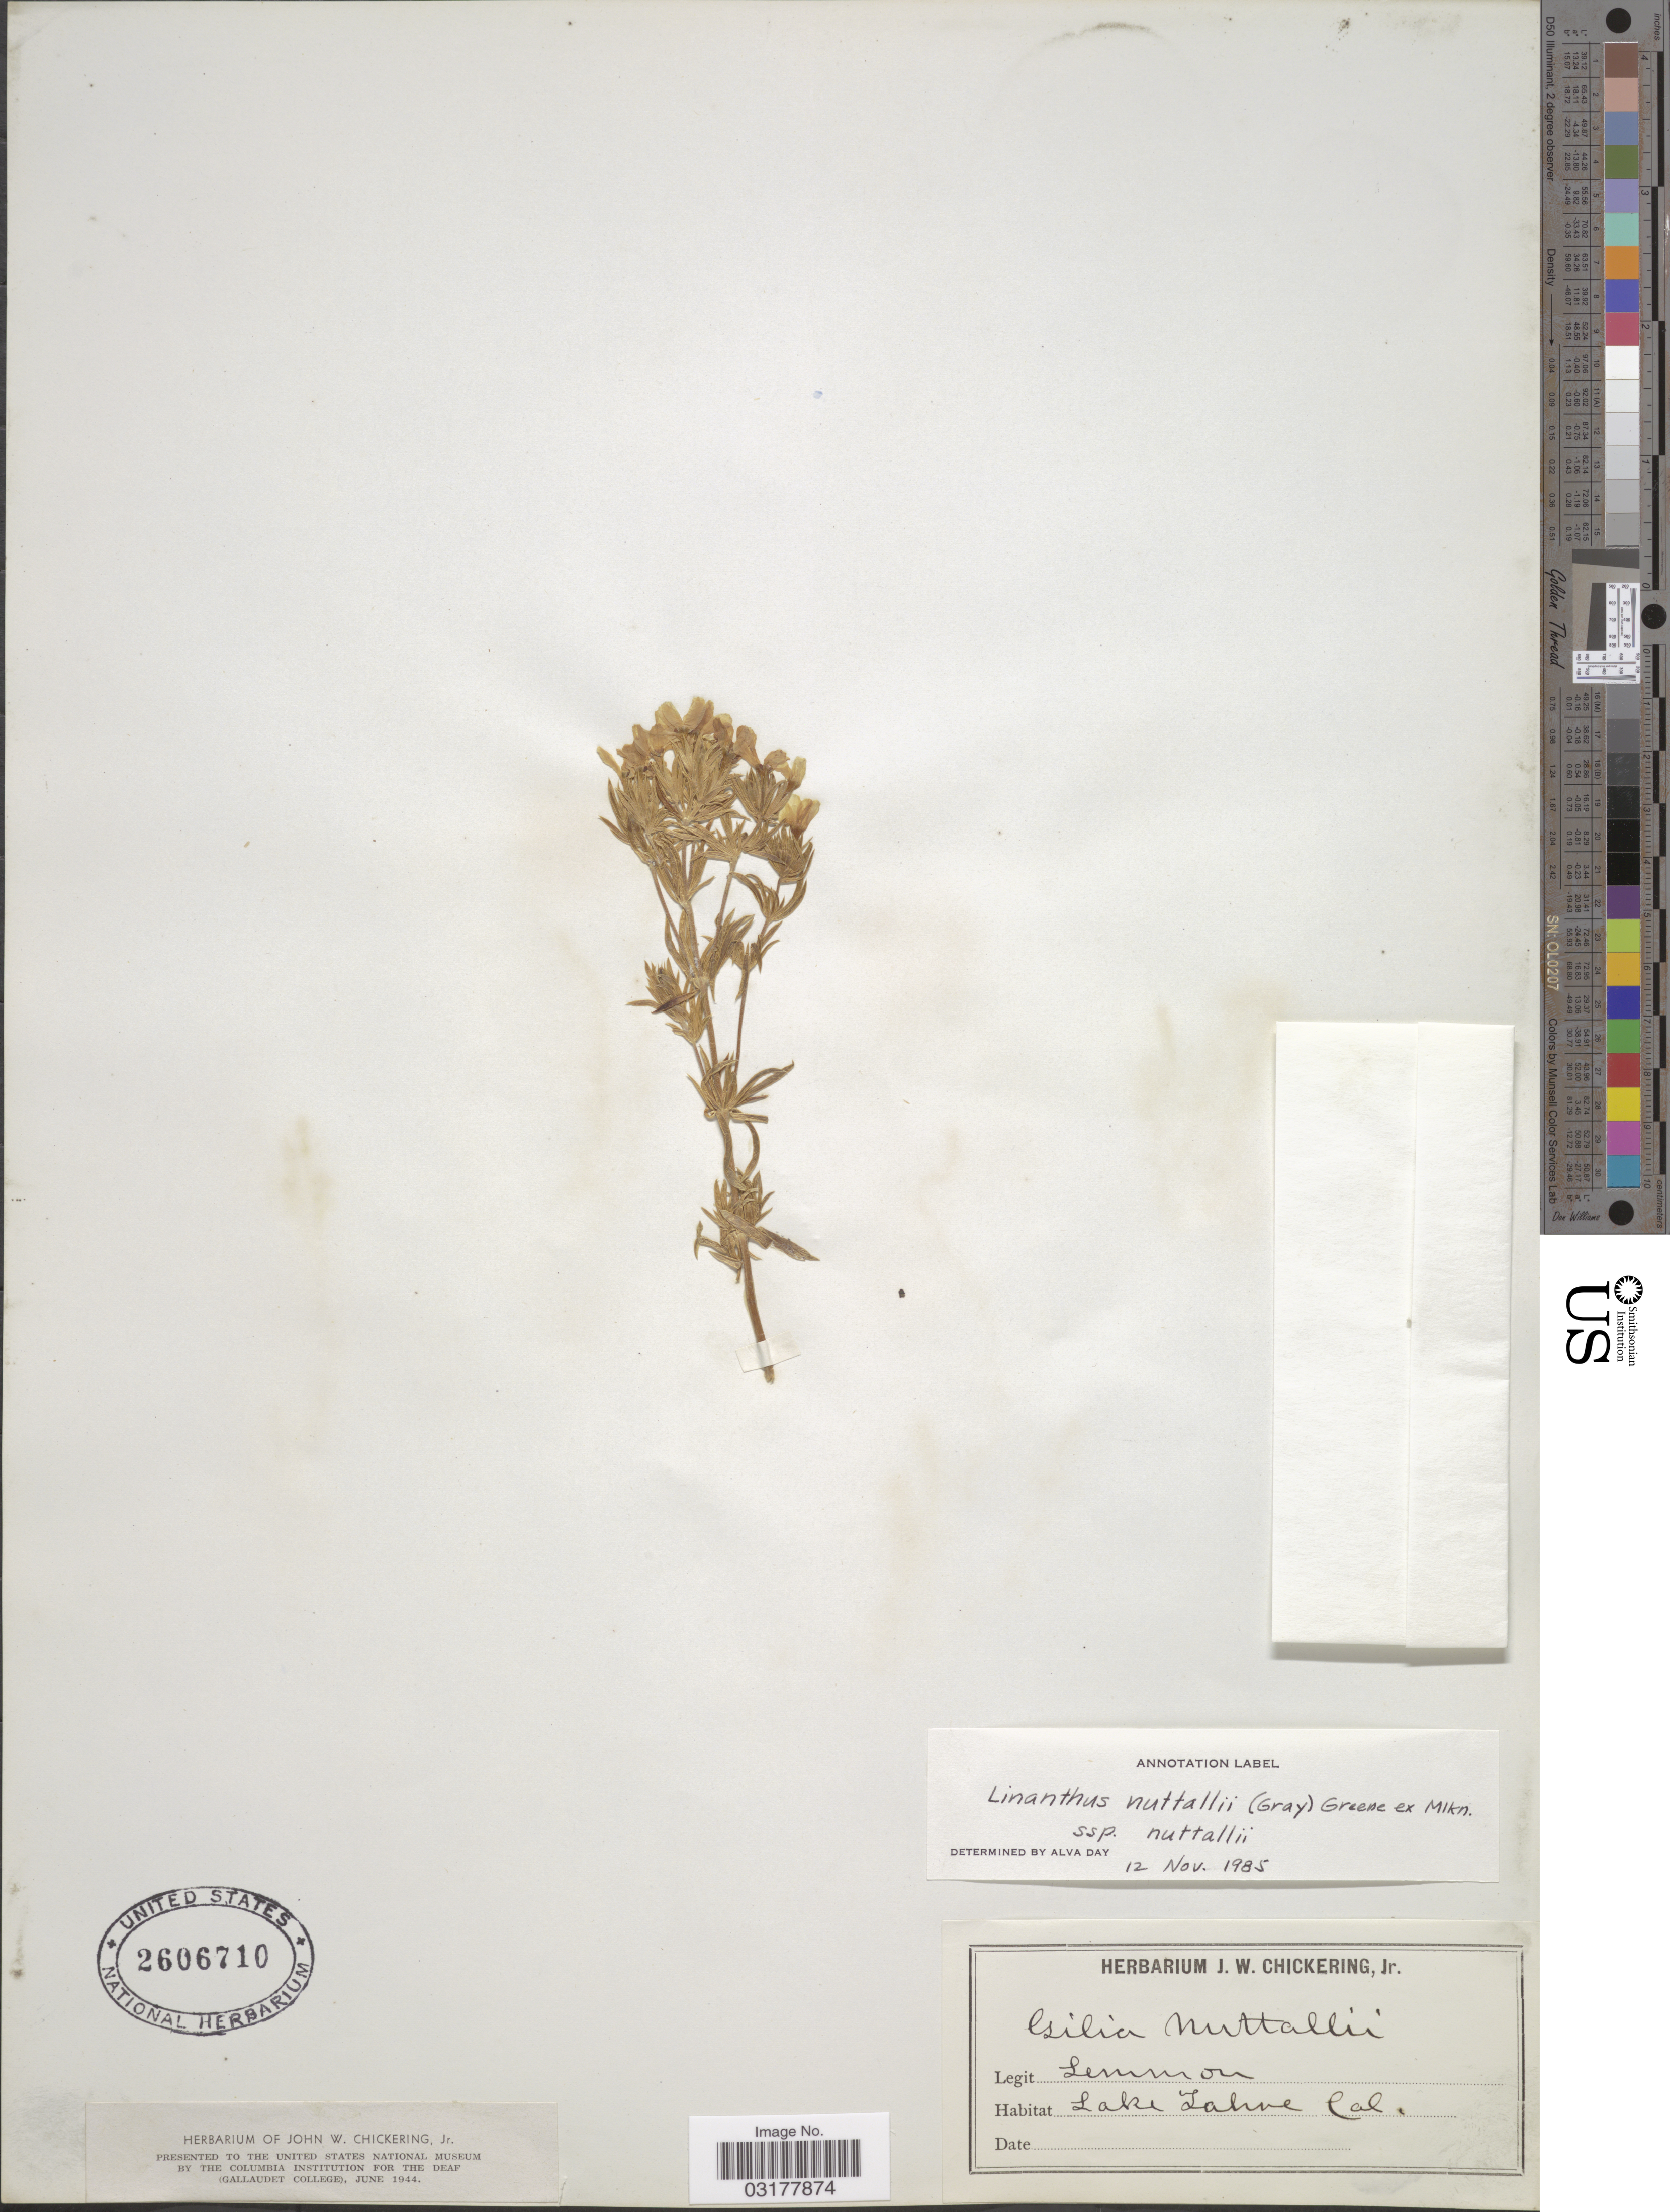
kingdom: Plantae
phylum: Tracheophyta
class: Magnoliopsida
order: Ericales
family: Polemoniaceae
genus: Leptosiphon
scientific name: Leptosiphon nuttallii subsp. nuttallii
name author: (A. Gray) J.M. Porter & L.A. Johnson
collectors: -- Lemmon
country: United States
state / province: California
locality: Lake Tahoe.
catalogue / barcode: US 2606710